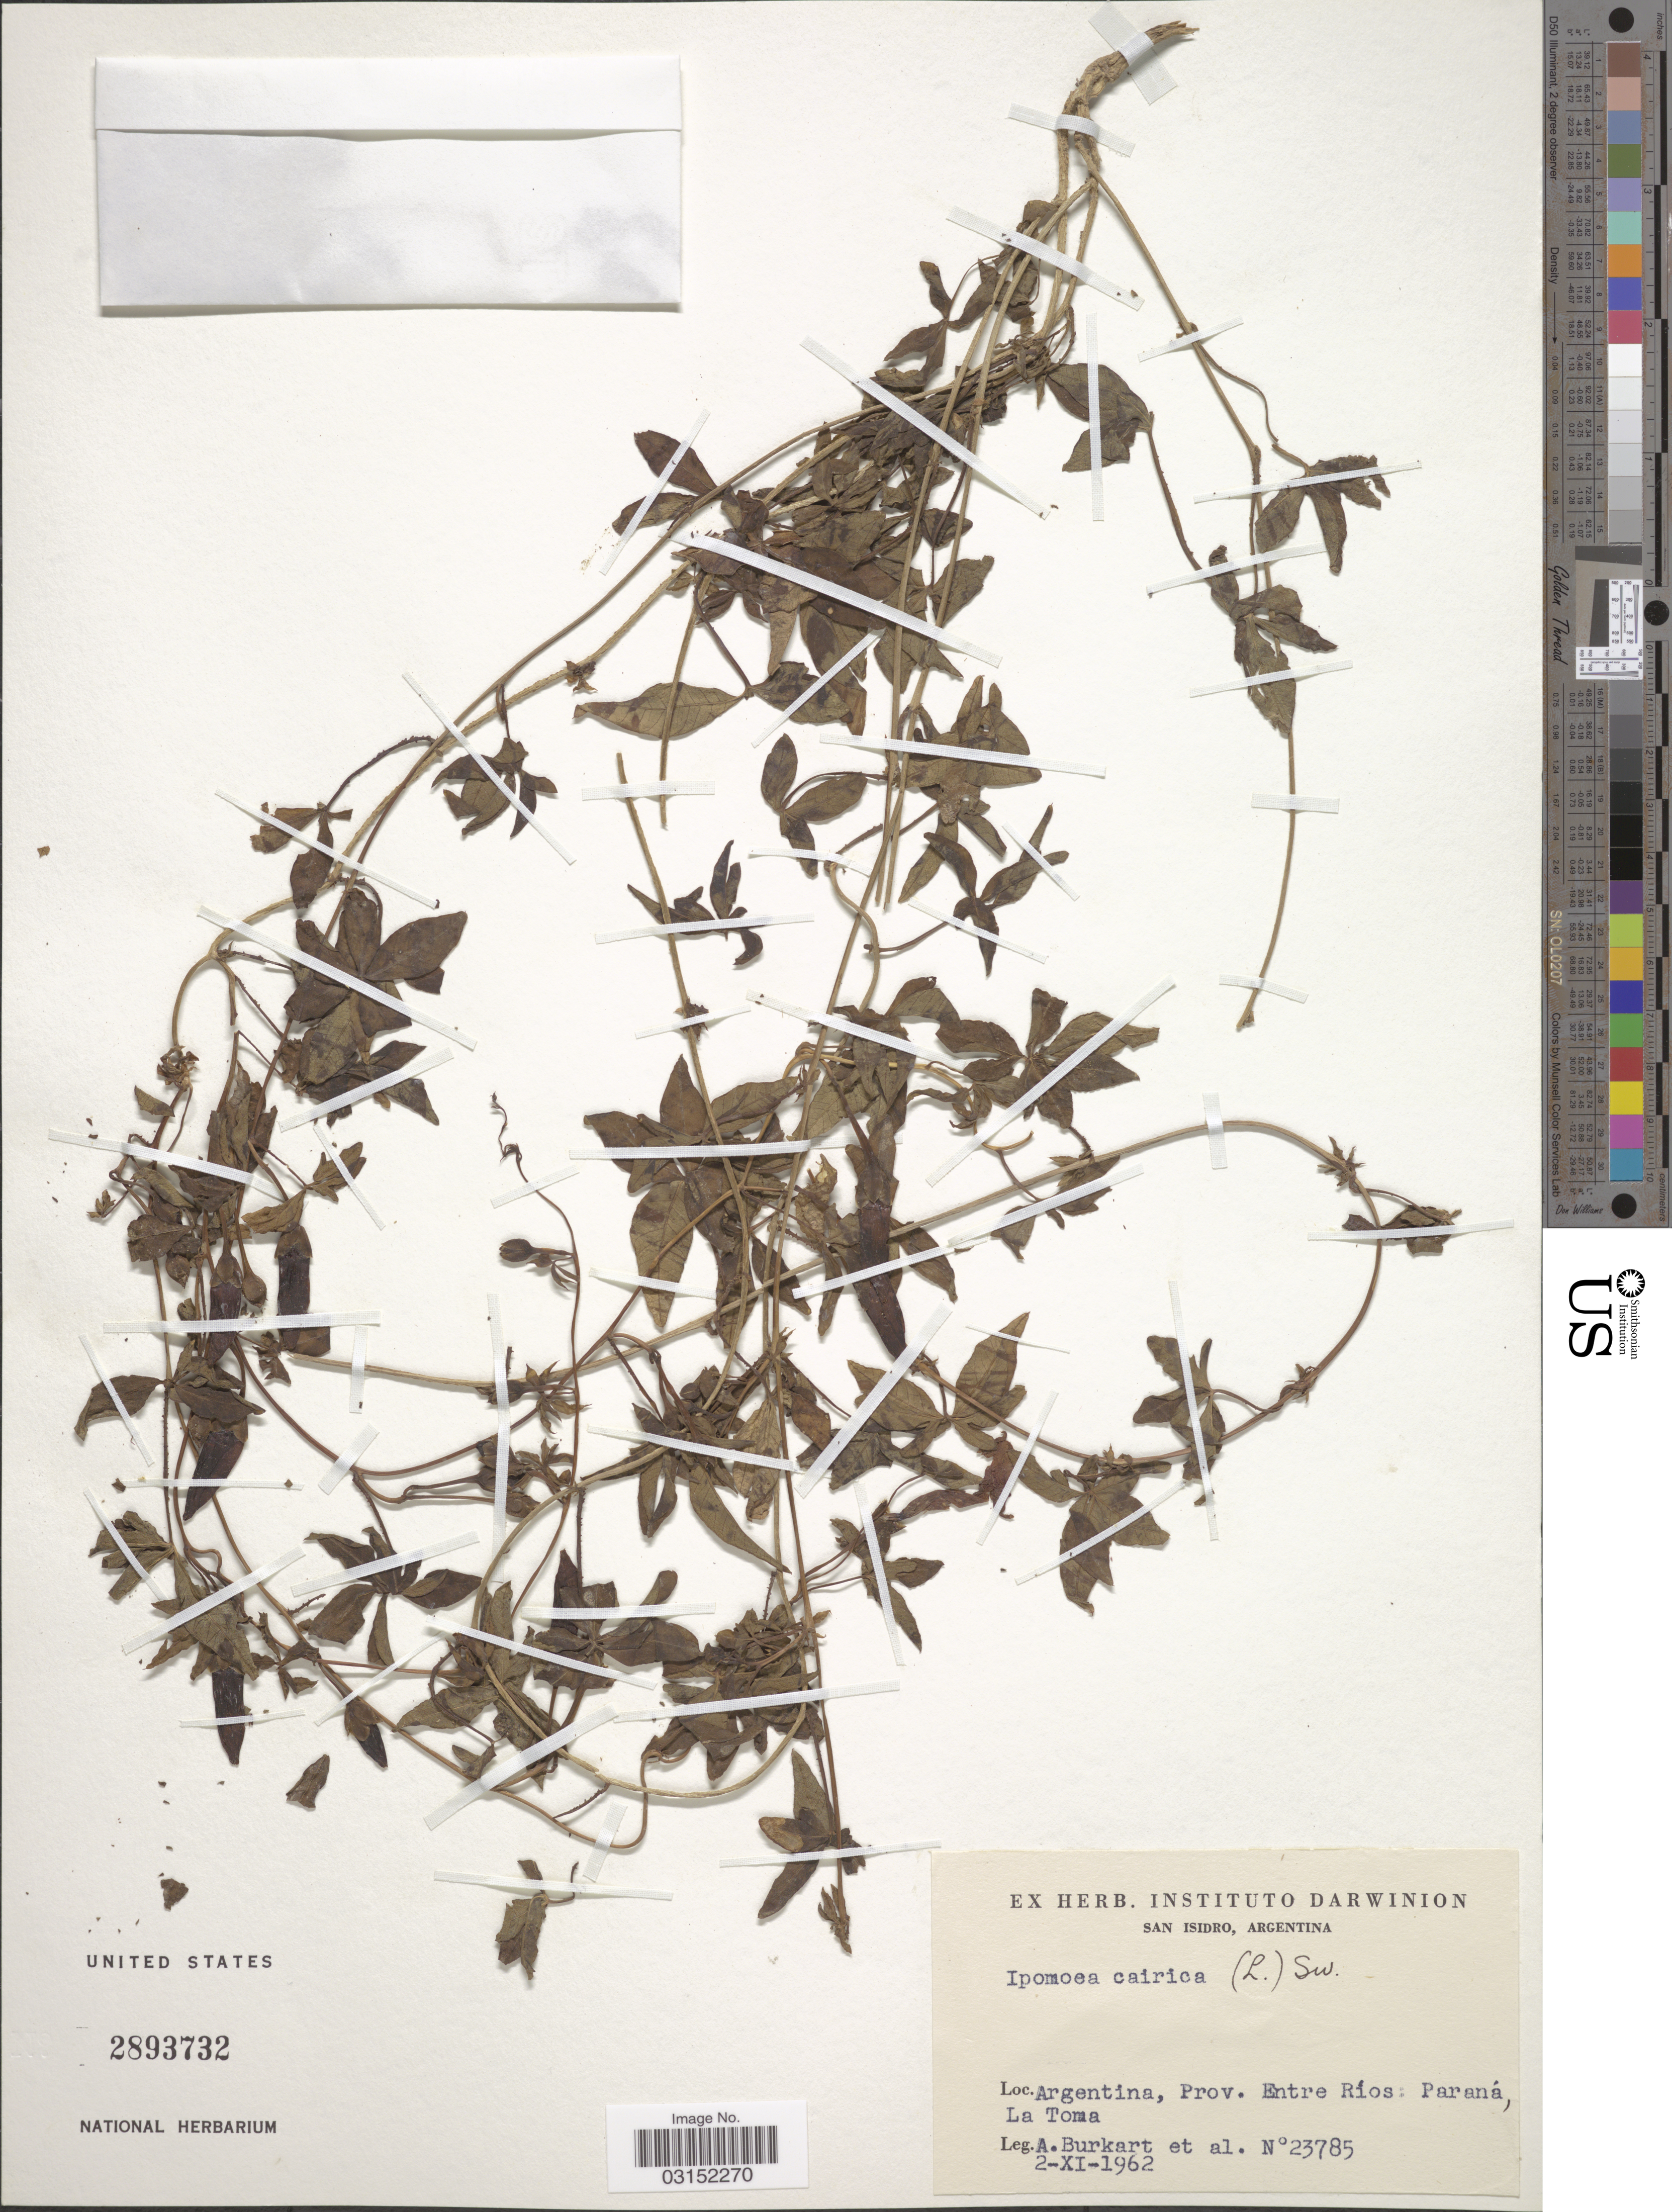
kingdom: Plantae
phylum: Tracheophyta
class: Magnoliopsida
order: Solanales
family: Convolvulaceae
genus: Ipomoea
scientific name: Ipomoea cairica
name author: (L.) Sweet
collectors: A. E. Burkart & et al.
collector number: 23785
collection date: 1962-11-02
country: Argentina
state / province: Entre Rios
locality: Prov. Entre Ríos: Parana, La Toma.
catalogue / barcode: US 2893732